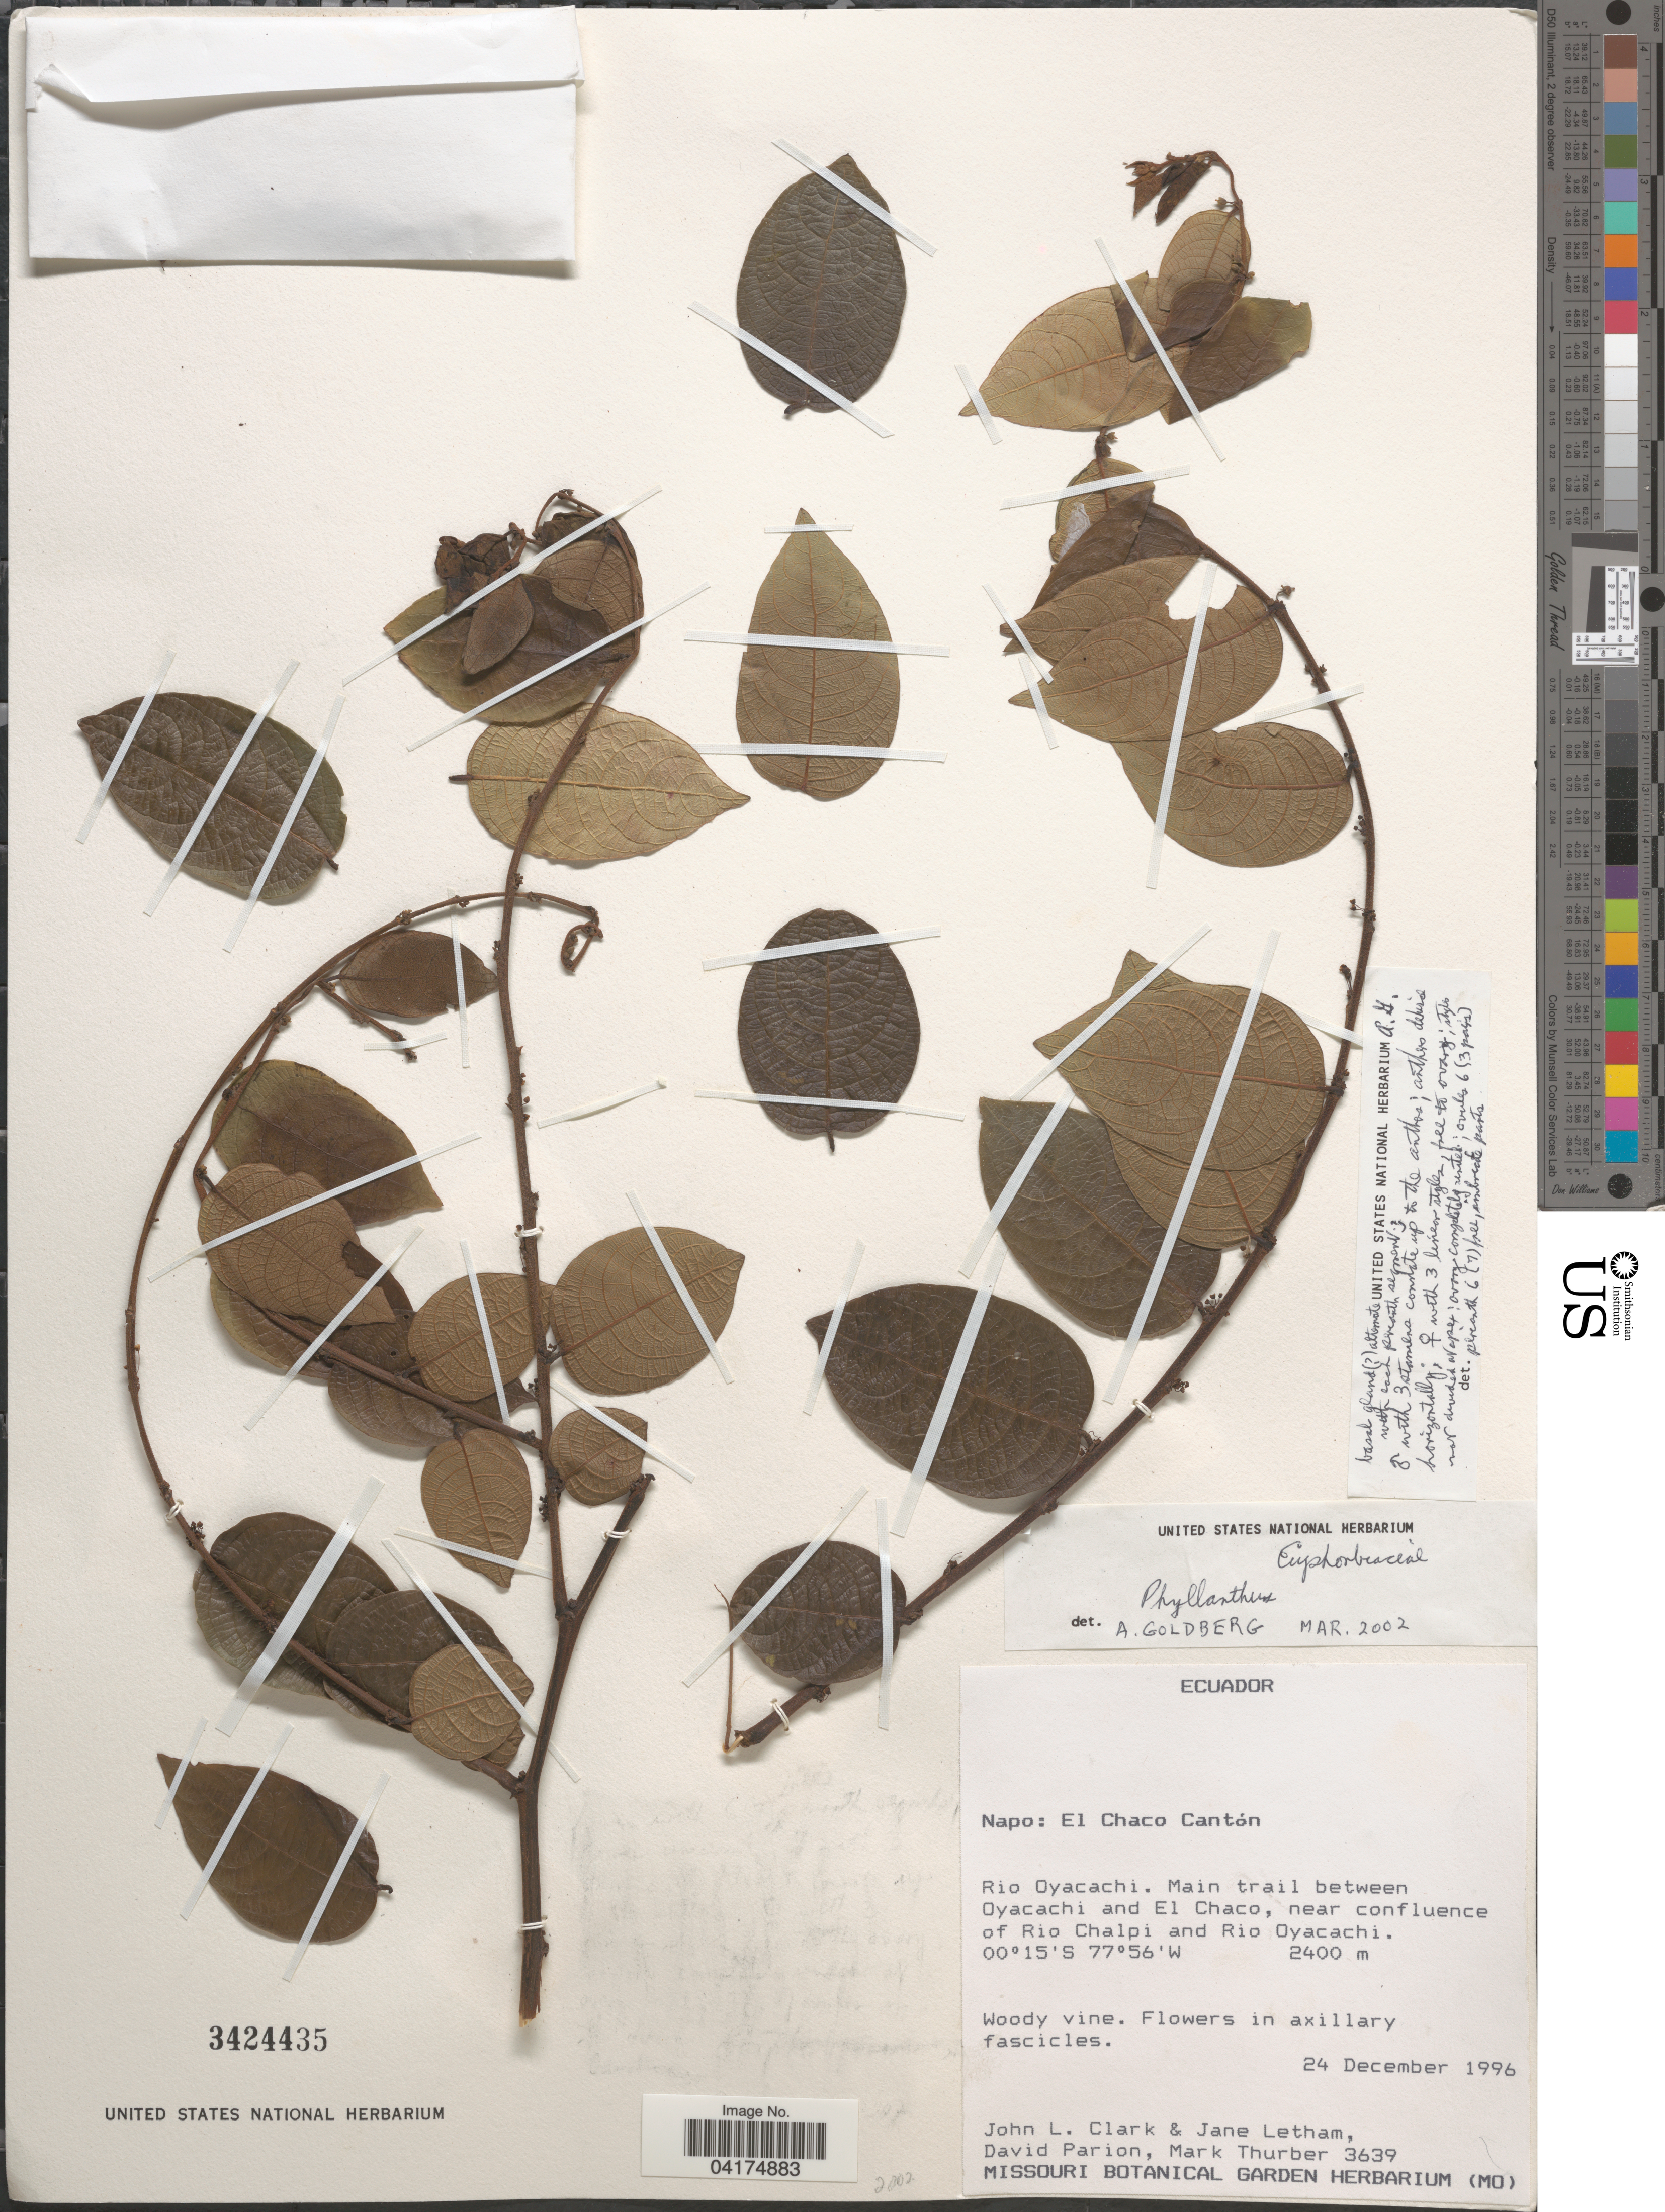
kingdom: Plantae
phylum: Tracheophyta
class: Magnoliopsida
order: Malpighiales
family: Phyllanthaceae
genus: Phyllanthus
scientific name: Phyllanthus sp.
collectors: J. L. Clark, J. Letham, D. Parion & M. Thurber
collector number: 3639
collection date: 1996-12-24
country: Ecuador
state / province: Napo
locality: El Chaco Cantón. Rio Oyacachi. Main trail between Oyacachi and El Chaco, near confluence of Rio Chalpi and Rio Oyacachi.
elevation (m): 2400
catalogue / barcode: US 3424435